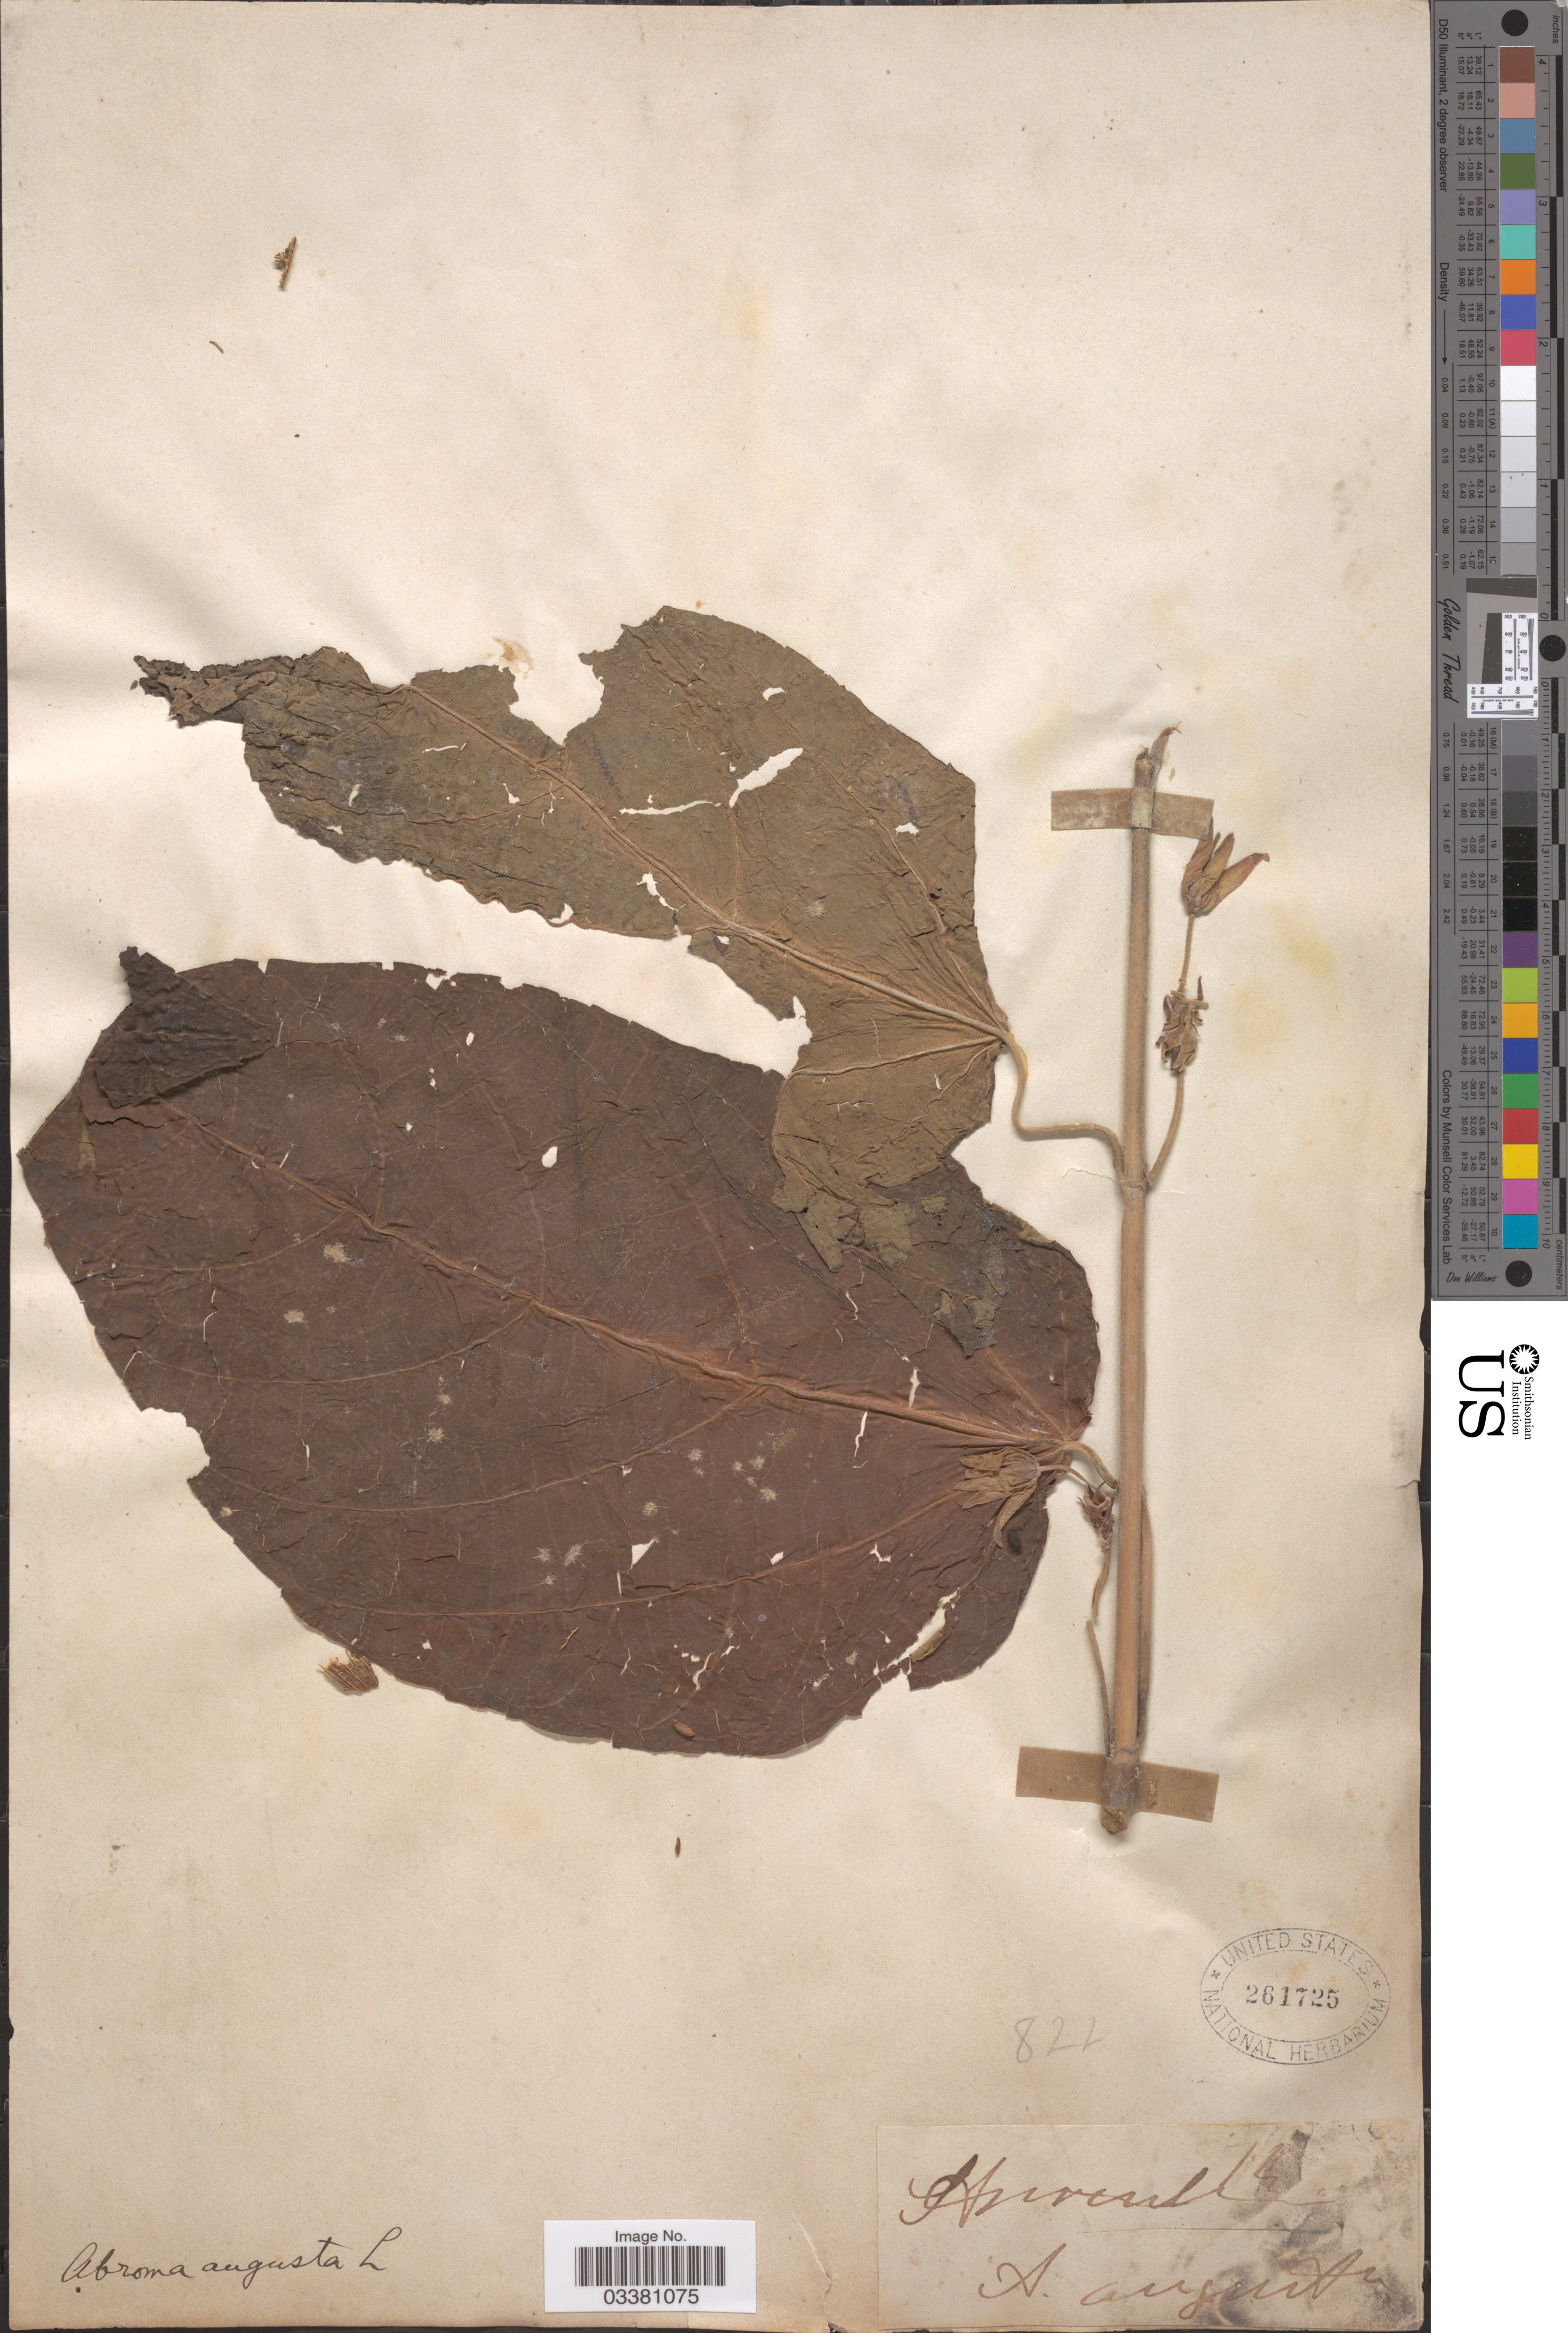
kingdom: Plantae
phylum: Tracheophyta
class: Magnoliopsida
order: Malvales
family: Malvaceae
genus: Abroma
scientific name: Abroma augusta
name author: (L.) L. f.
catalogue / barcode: US 261725